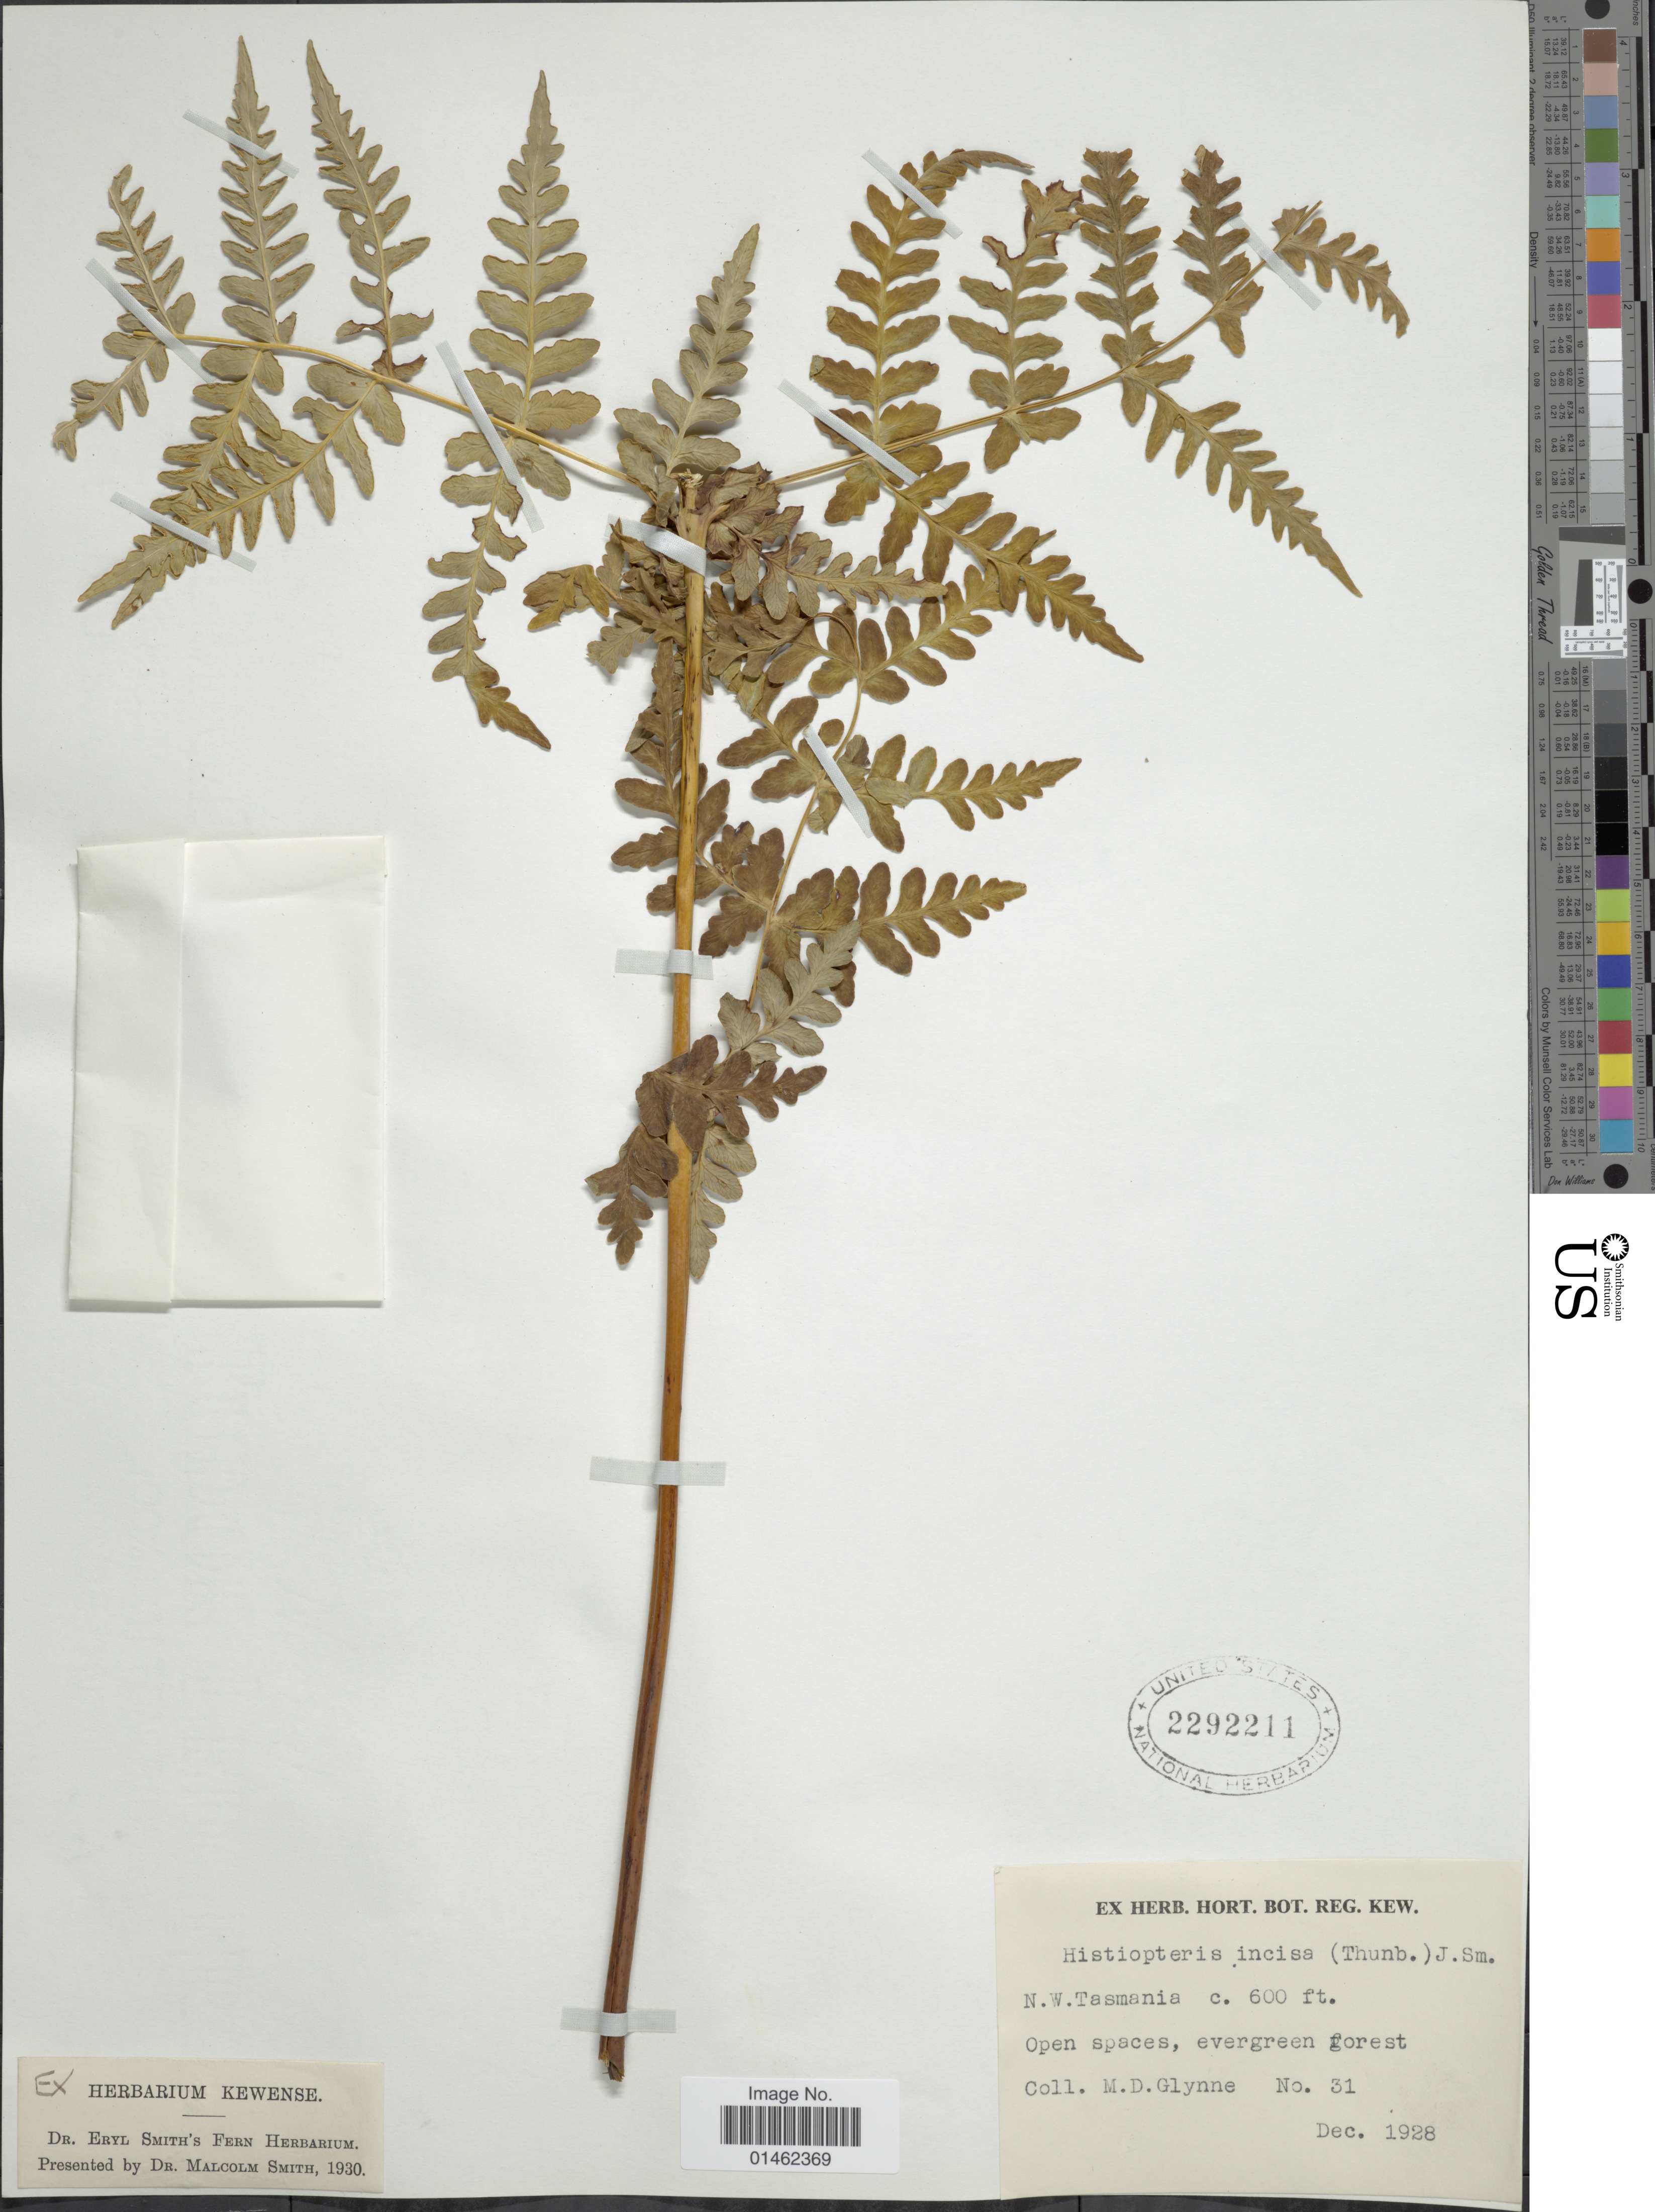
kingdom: Plantae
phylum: Tracheophyta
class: Polypodiopsida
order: Polypodiales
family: Dennstaedtiaceae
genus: Histiopteris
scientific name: Histiopteris incisa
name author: (Thunb.) J. Sm.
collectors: M. Glynne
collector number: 31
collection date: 1928-12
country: Australia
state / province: Tasmania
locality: N.W.Tasmania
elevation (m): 183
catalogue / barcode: US 2292211